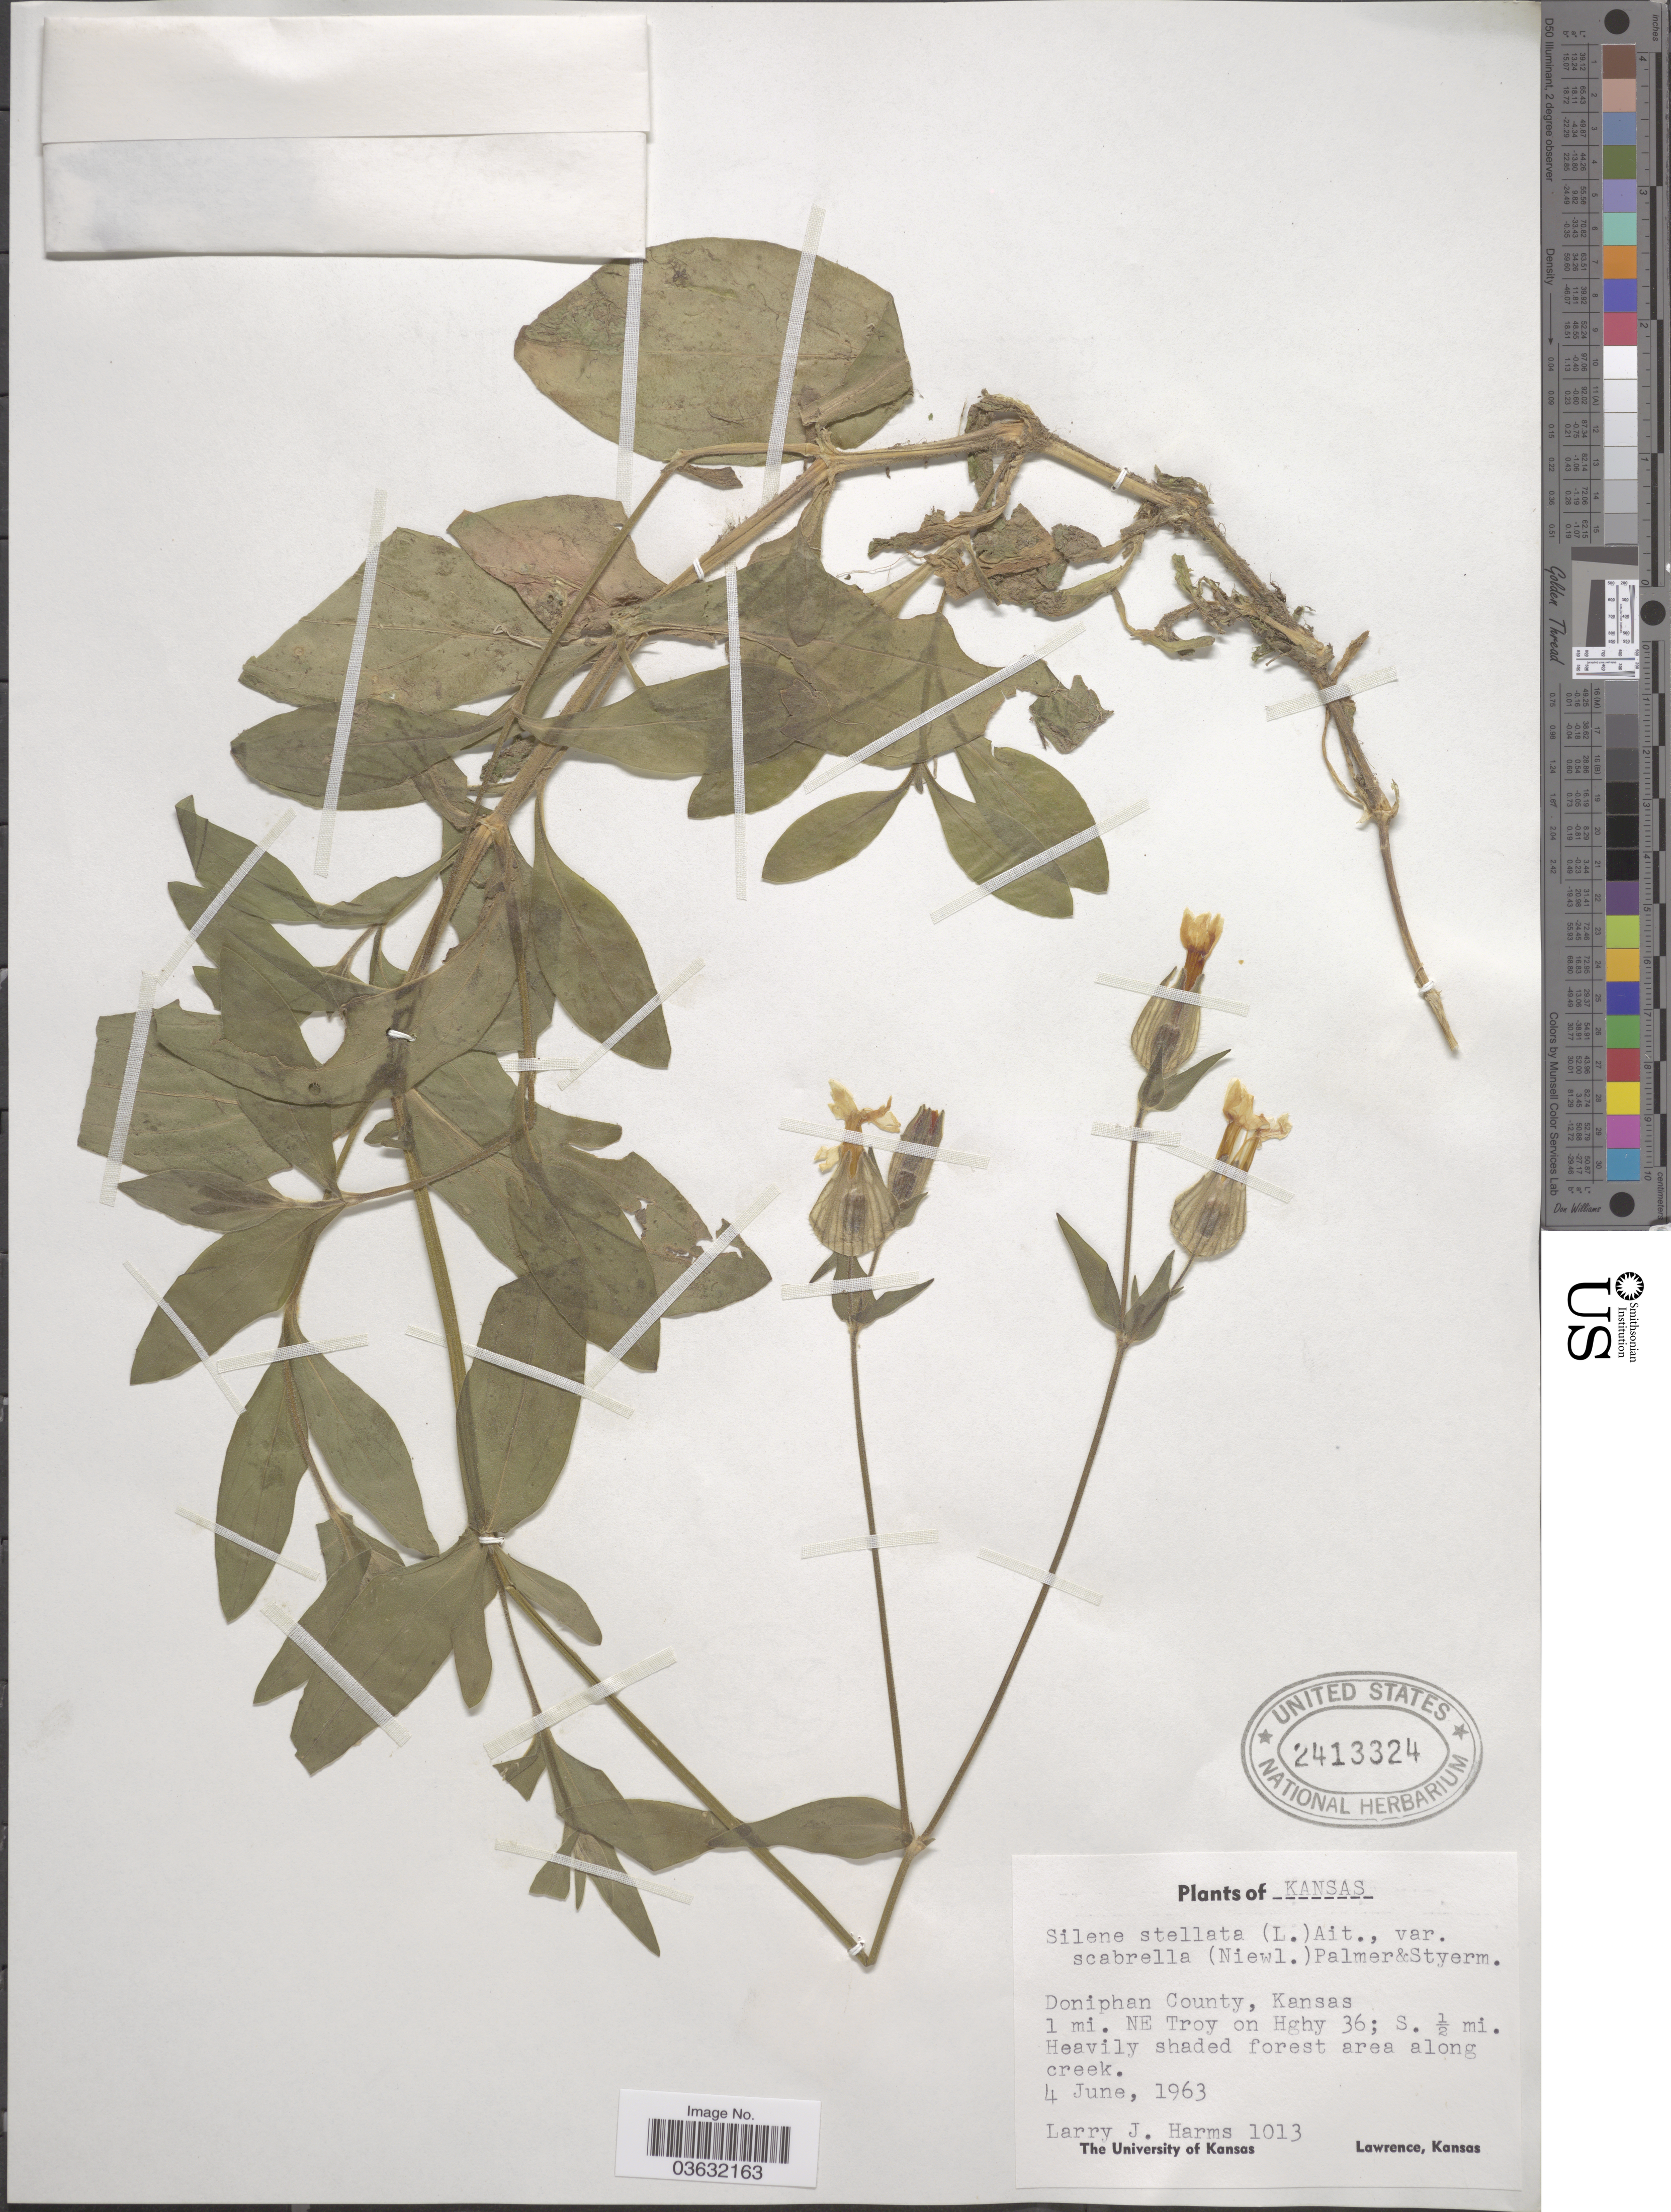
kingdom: Plantae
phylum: Tracheophyta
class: Magnoliopsida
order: Caryophyllales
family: Caryophyllaceae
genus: Silene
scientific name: Silene stellata var. scabrella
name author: (Nieuwl.) E.J. Palmer & Steyerm.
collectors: L. Harms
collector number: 1013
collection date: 1963-06-04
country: United States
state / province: Kansas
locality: Doniphan County. 1 mi. NE Troy on Hghy 36; S. ½ mi. Heavily shaded forest area along creek.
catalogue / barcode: US 2413324